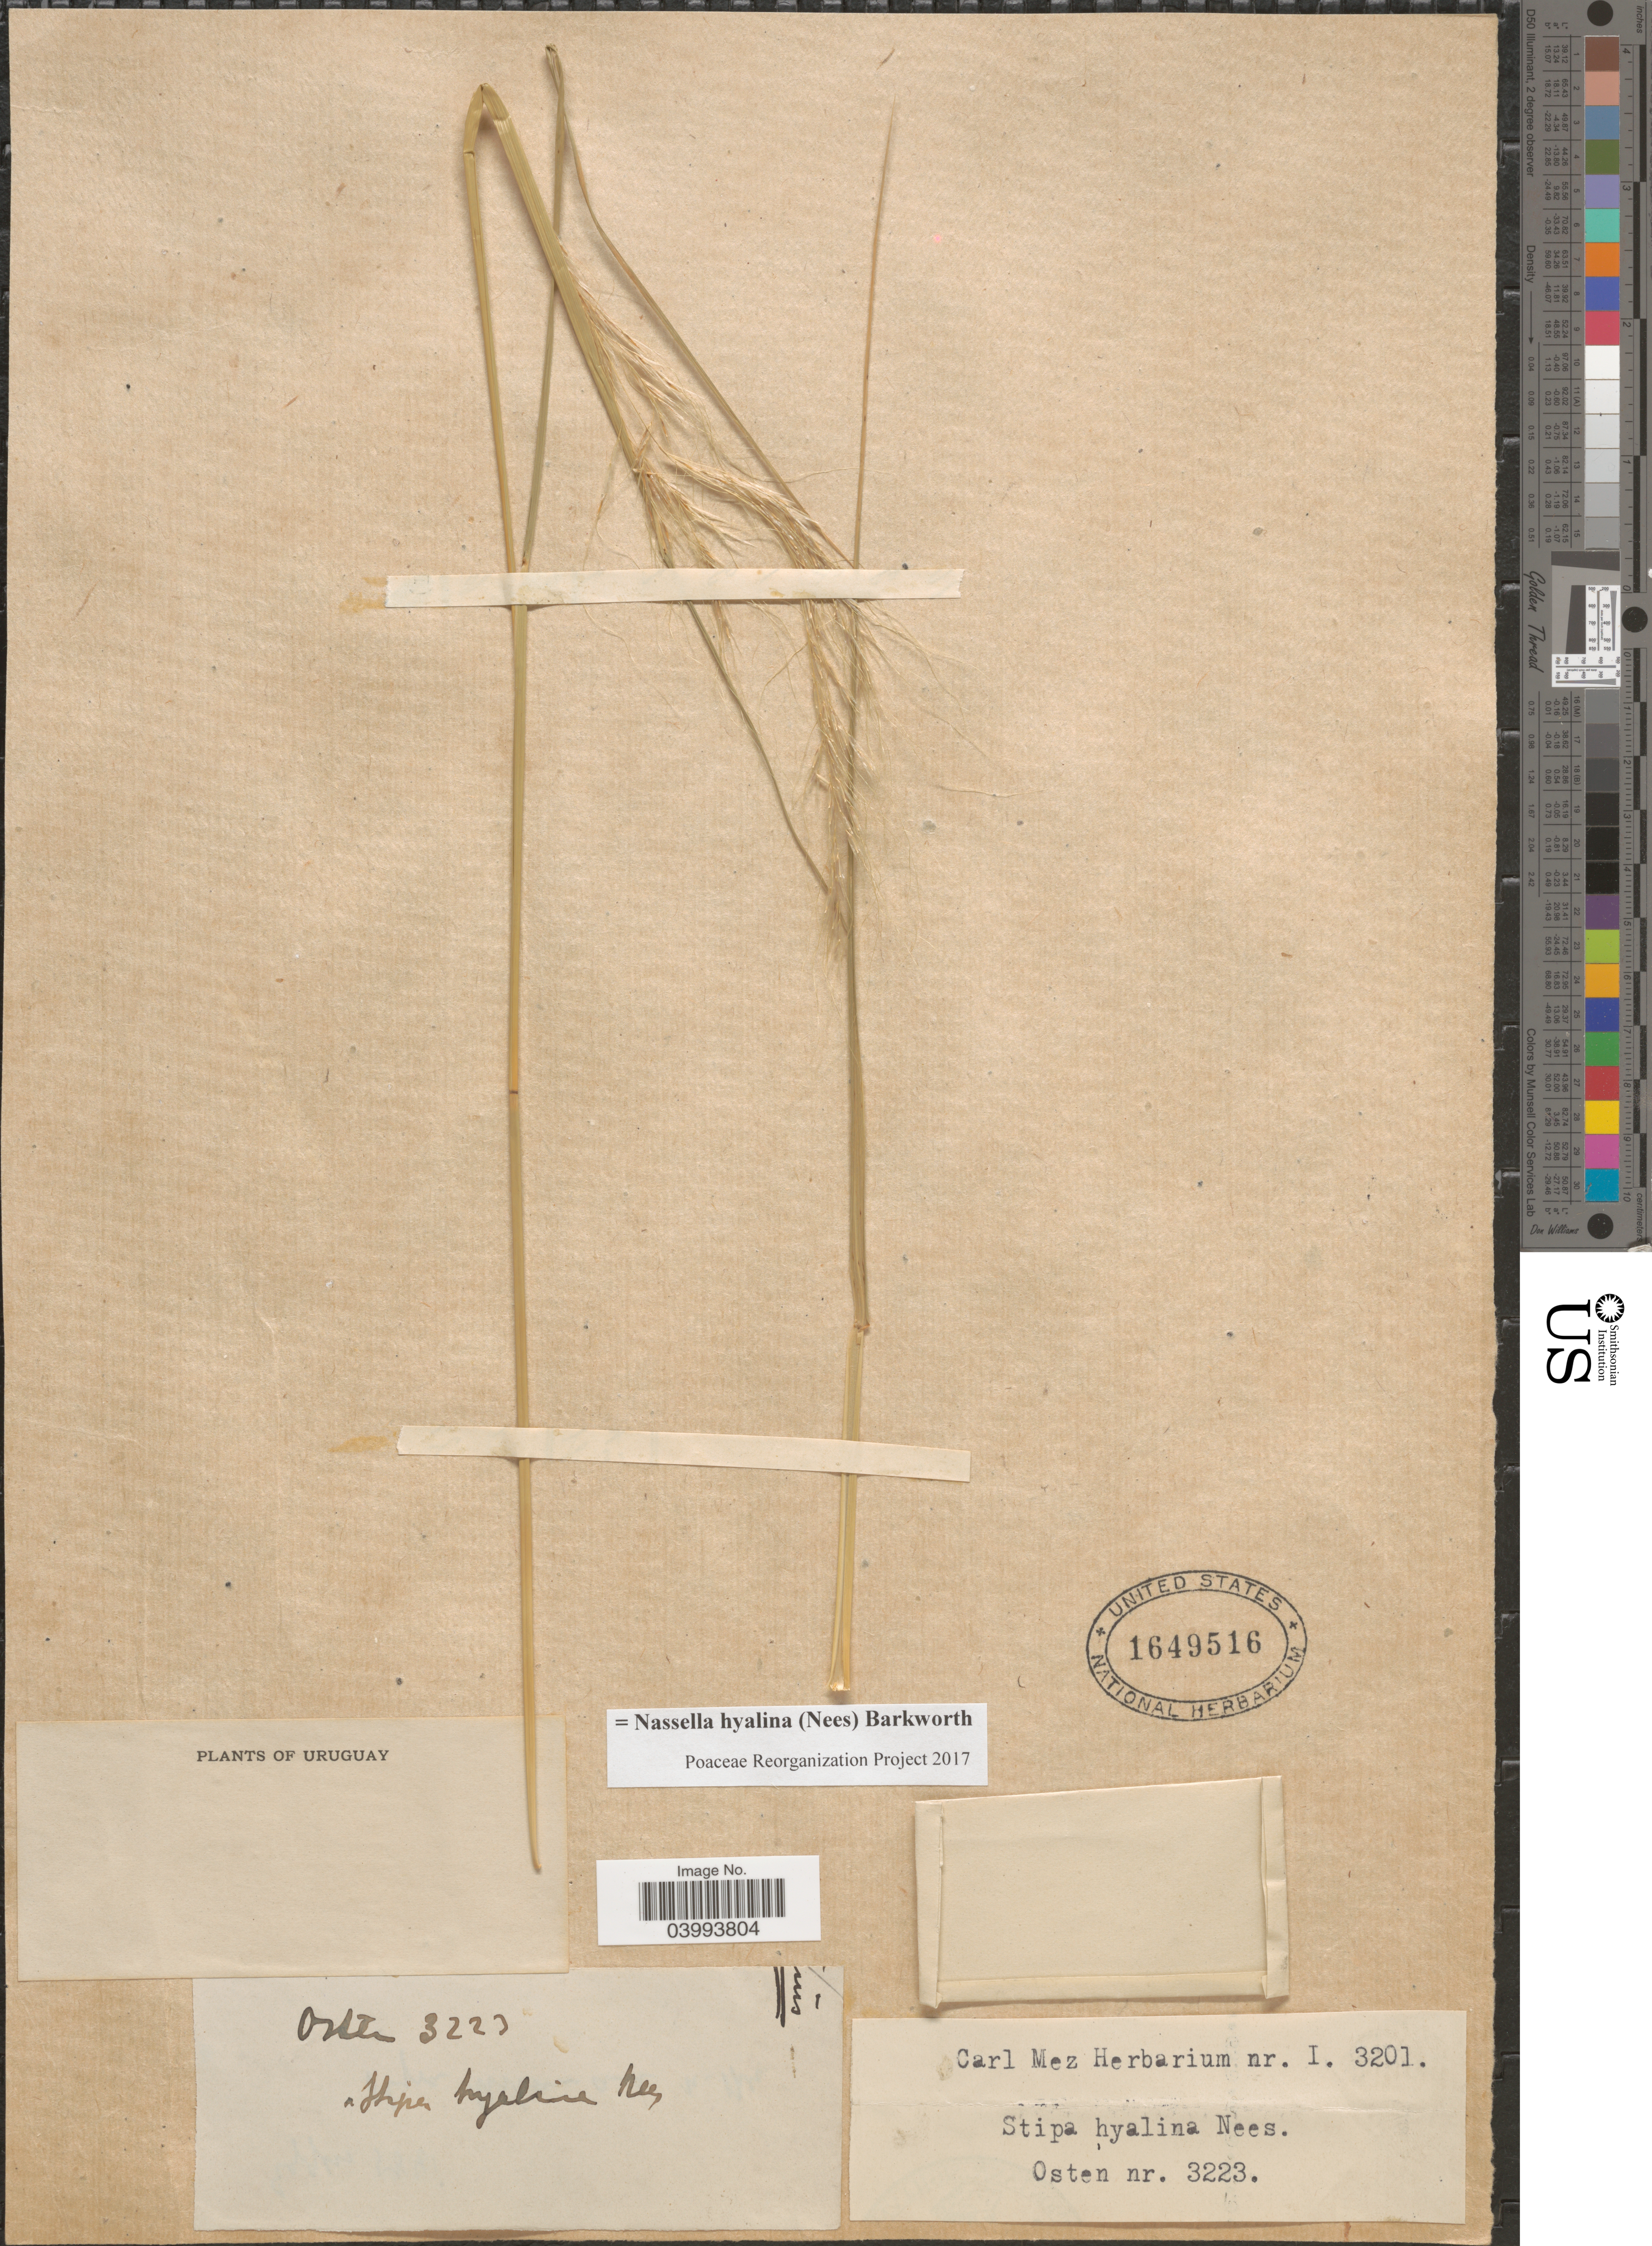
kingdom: Plantae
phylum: Tracheophyta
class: Liliopsida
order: Poales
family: Poaceae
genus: Nassella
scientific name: Nassella hyalina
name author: (Nees) Barkworth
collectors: Osten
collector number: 3223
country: Uruguay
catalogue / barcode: US 1649516